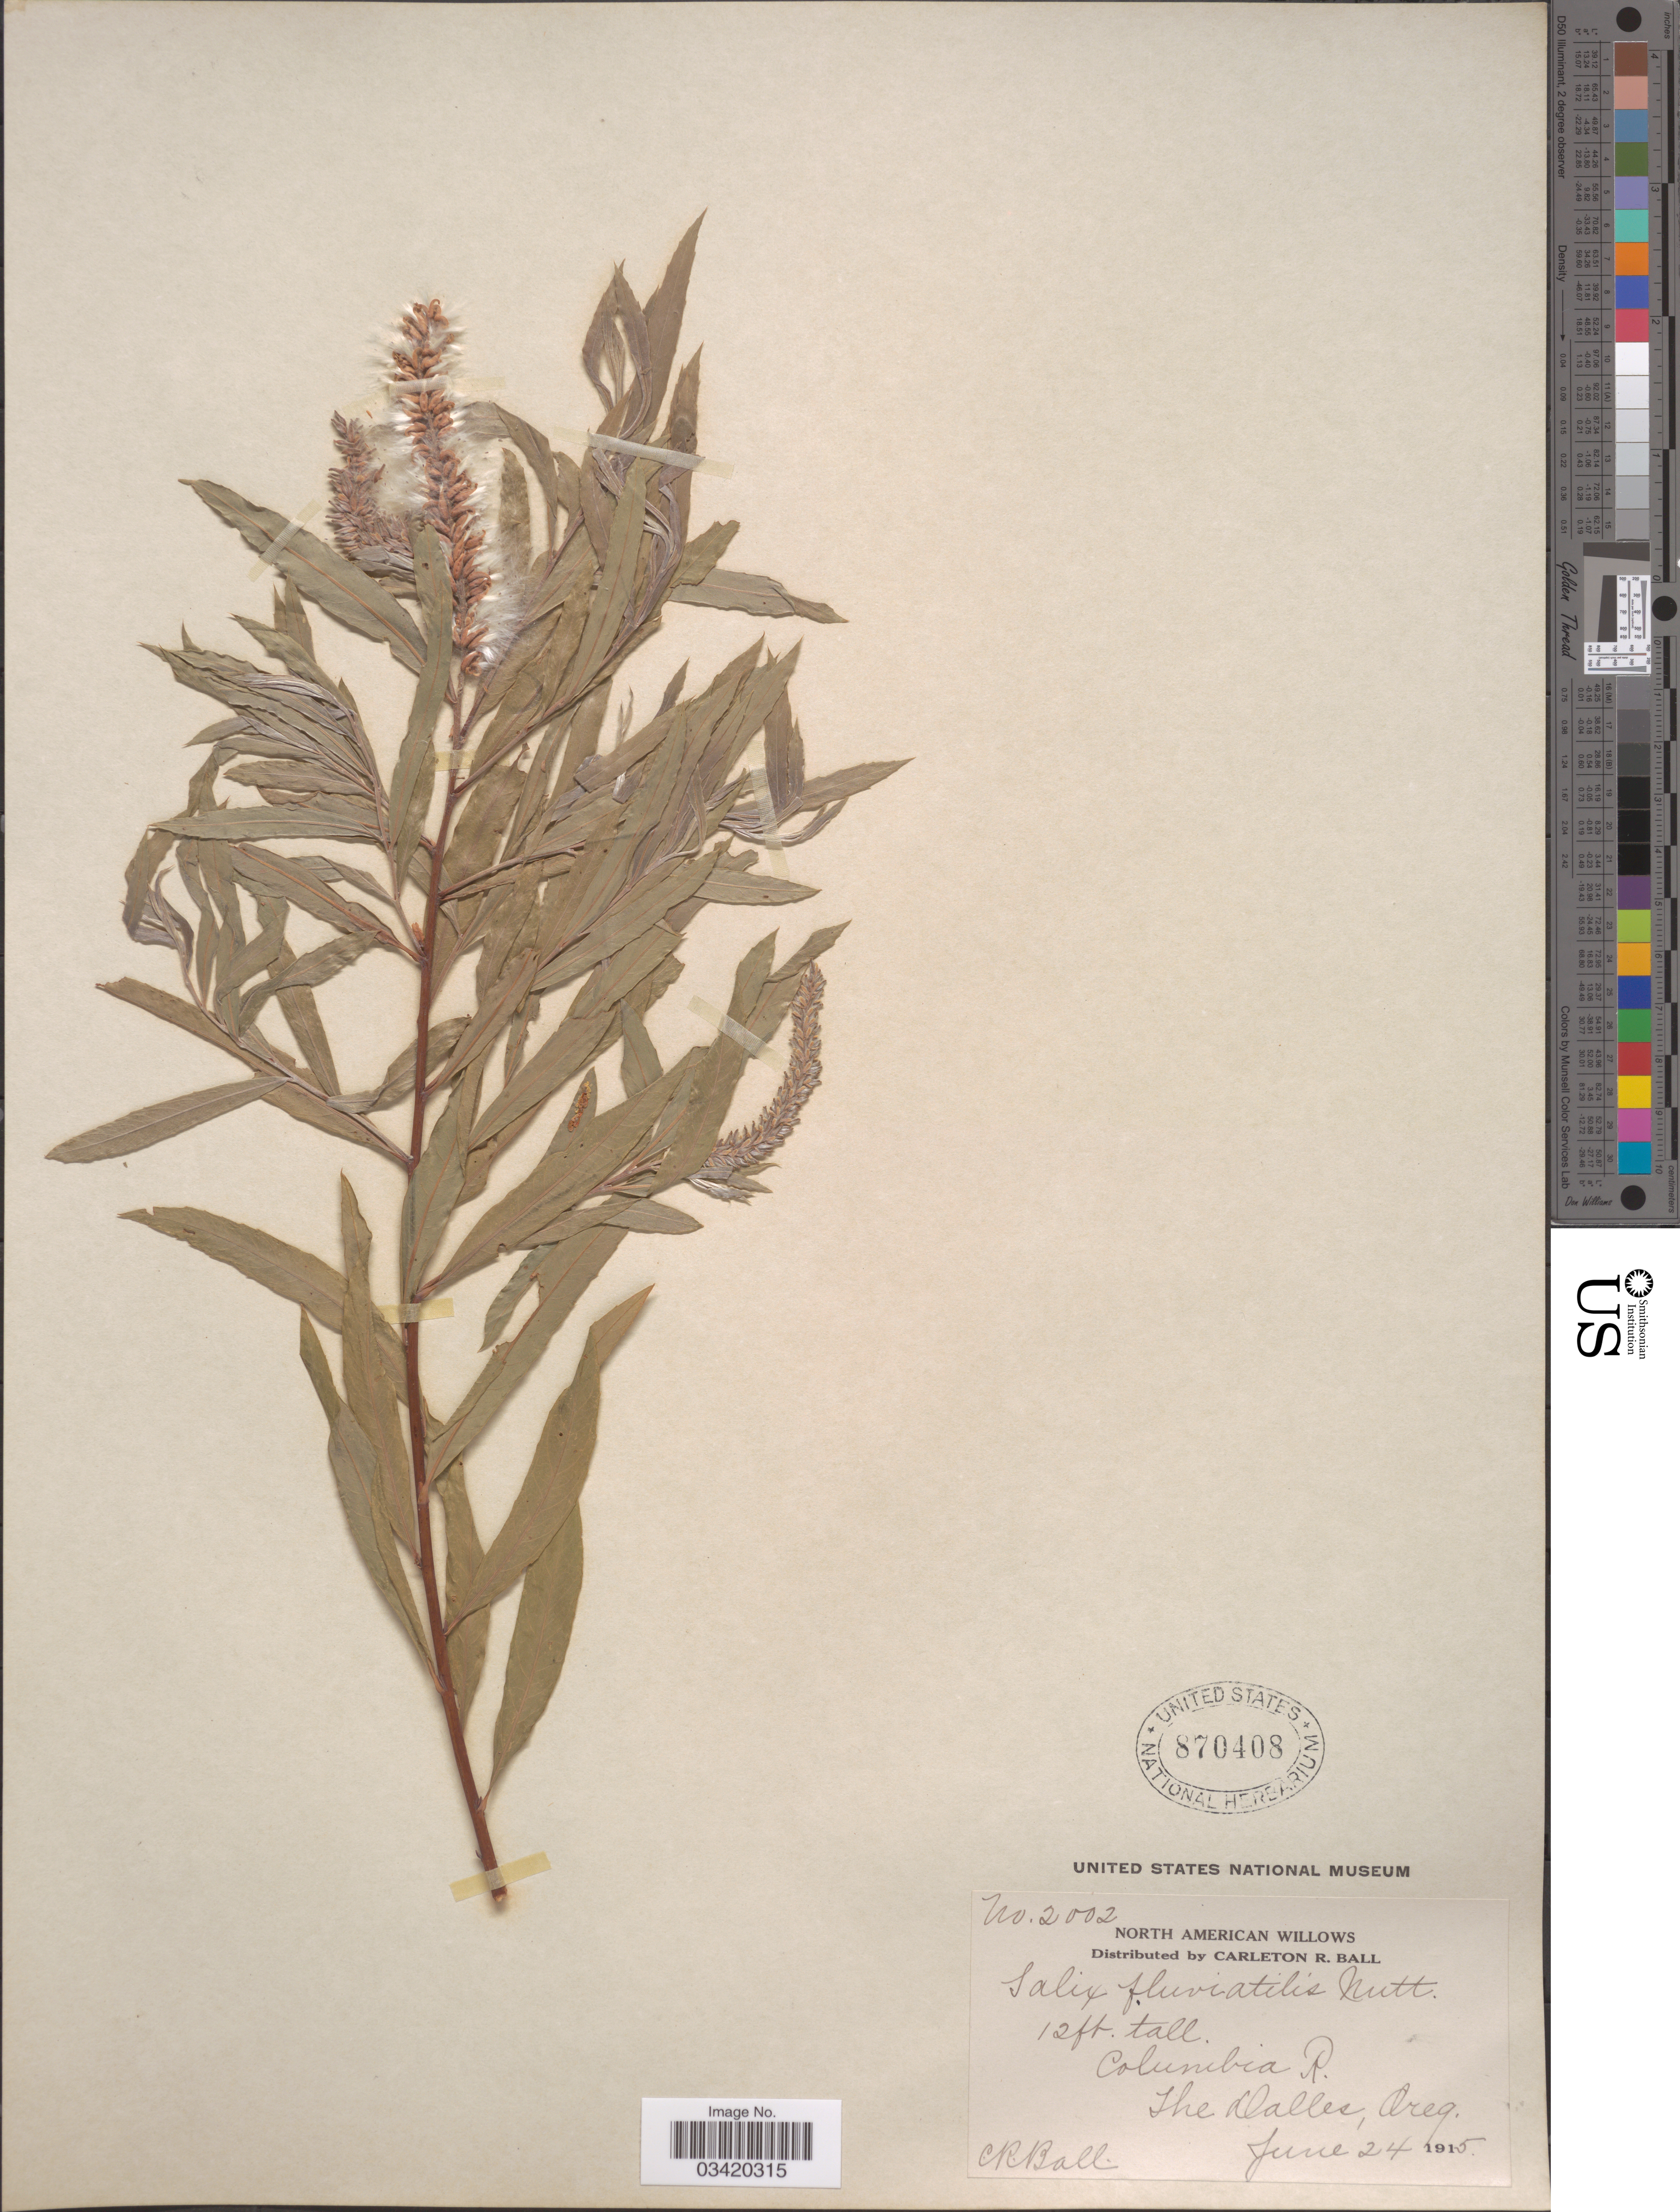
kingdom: Plantae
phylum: Tracheophyta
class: Magnoliopsida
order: Malpighiales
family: Salicaceae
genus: Salix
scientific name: Salix fluviatilis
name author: Nutt.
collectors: C. R. Ball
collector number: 2002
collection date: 1915-06-24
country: United States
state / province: Oregon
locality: Columbia R. The Dalles.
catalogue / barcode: US 870408